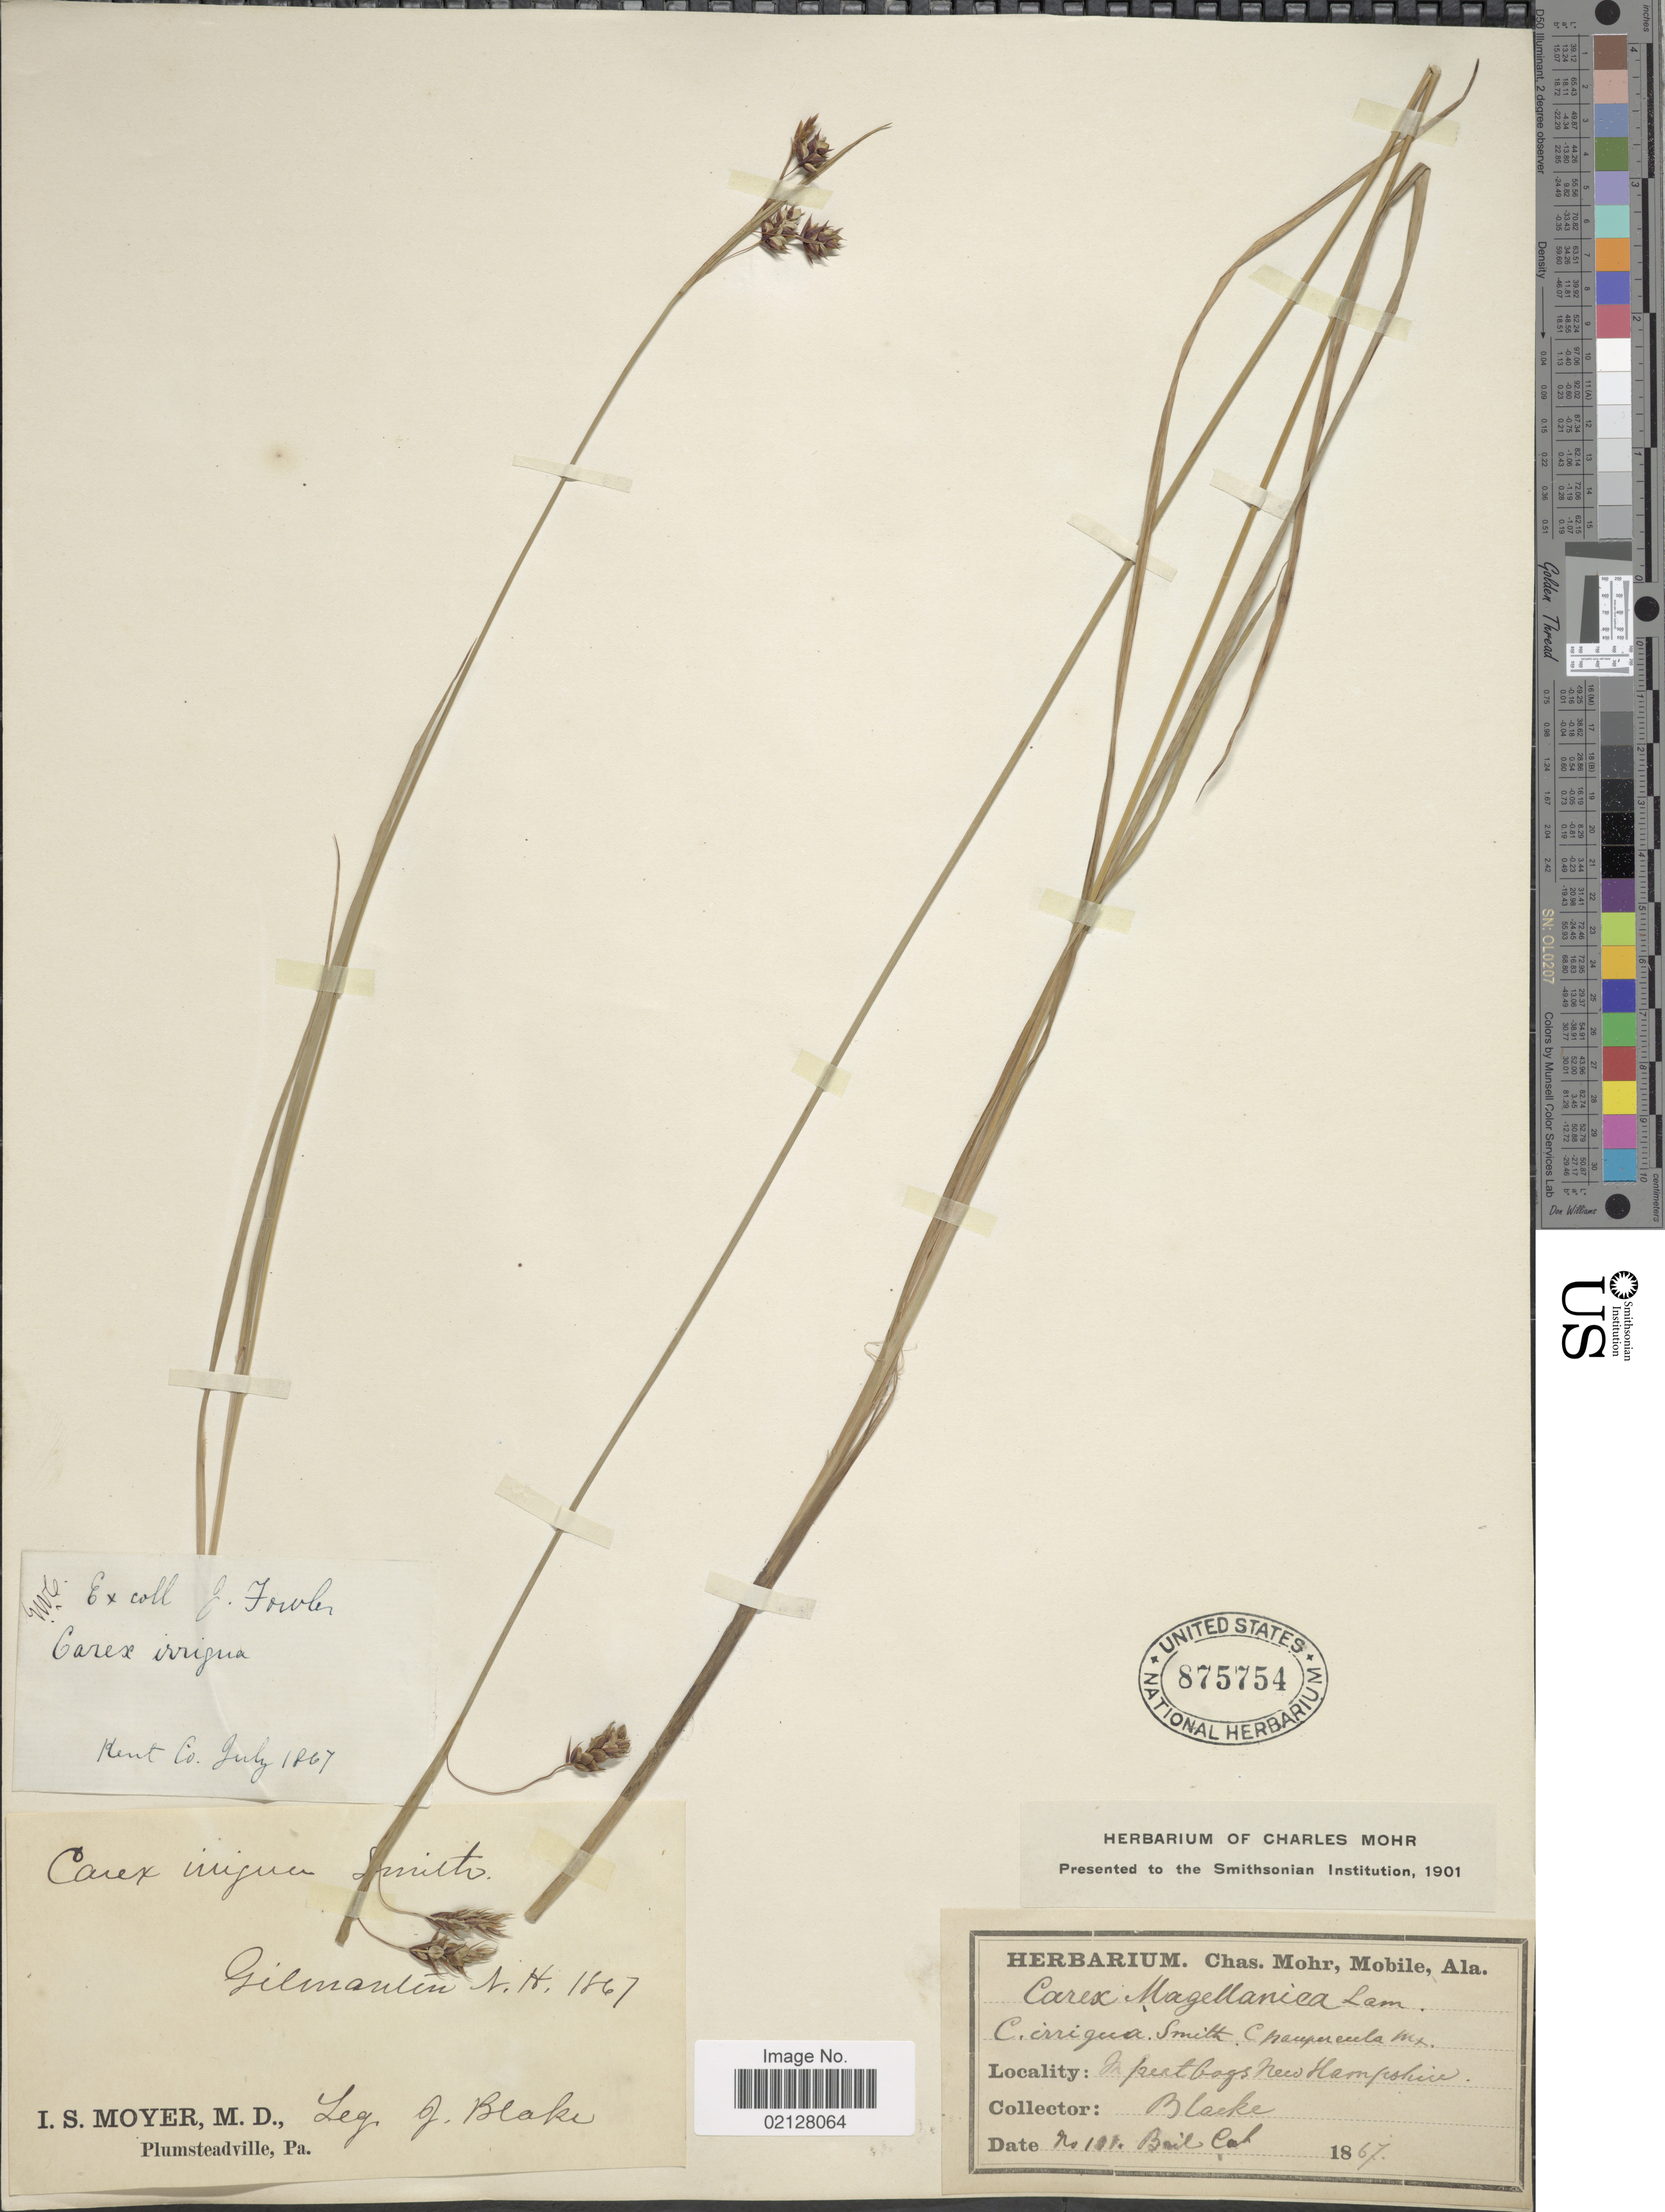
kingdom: Plantae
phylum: Tracheophyta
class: Liliopsida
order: Poales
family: Cyperaceae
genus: Carex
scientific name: Carex magellanica subsp. irrigua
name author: (Wahlenb.) Hiitonen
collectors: J. Blake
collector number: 181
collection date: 1867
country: United States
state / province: New Hampshire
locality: Gilmanton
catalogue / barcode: US 875754